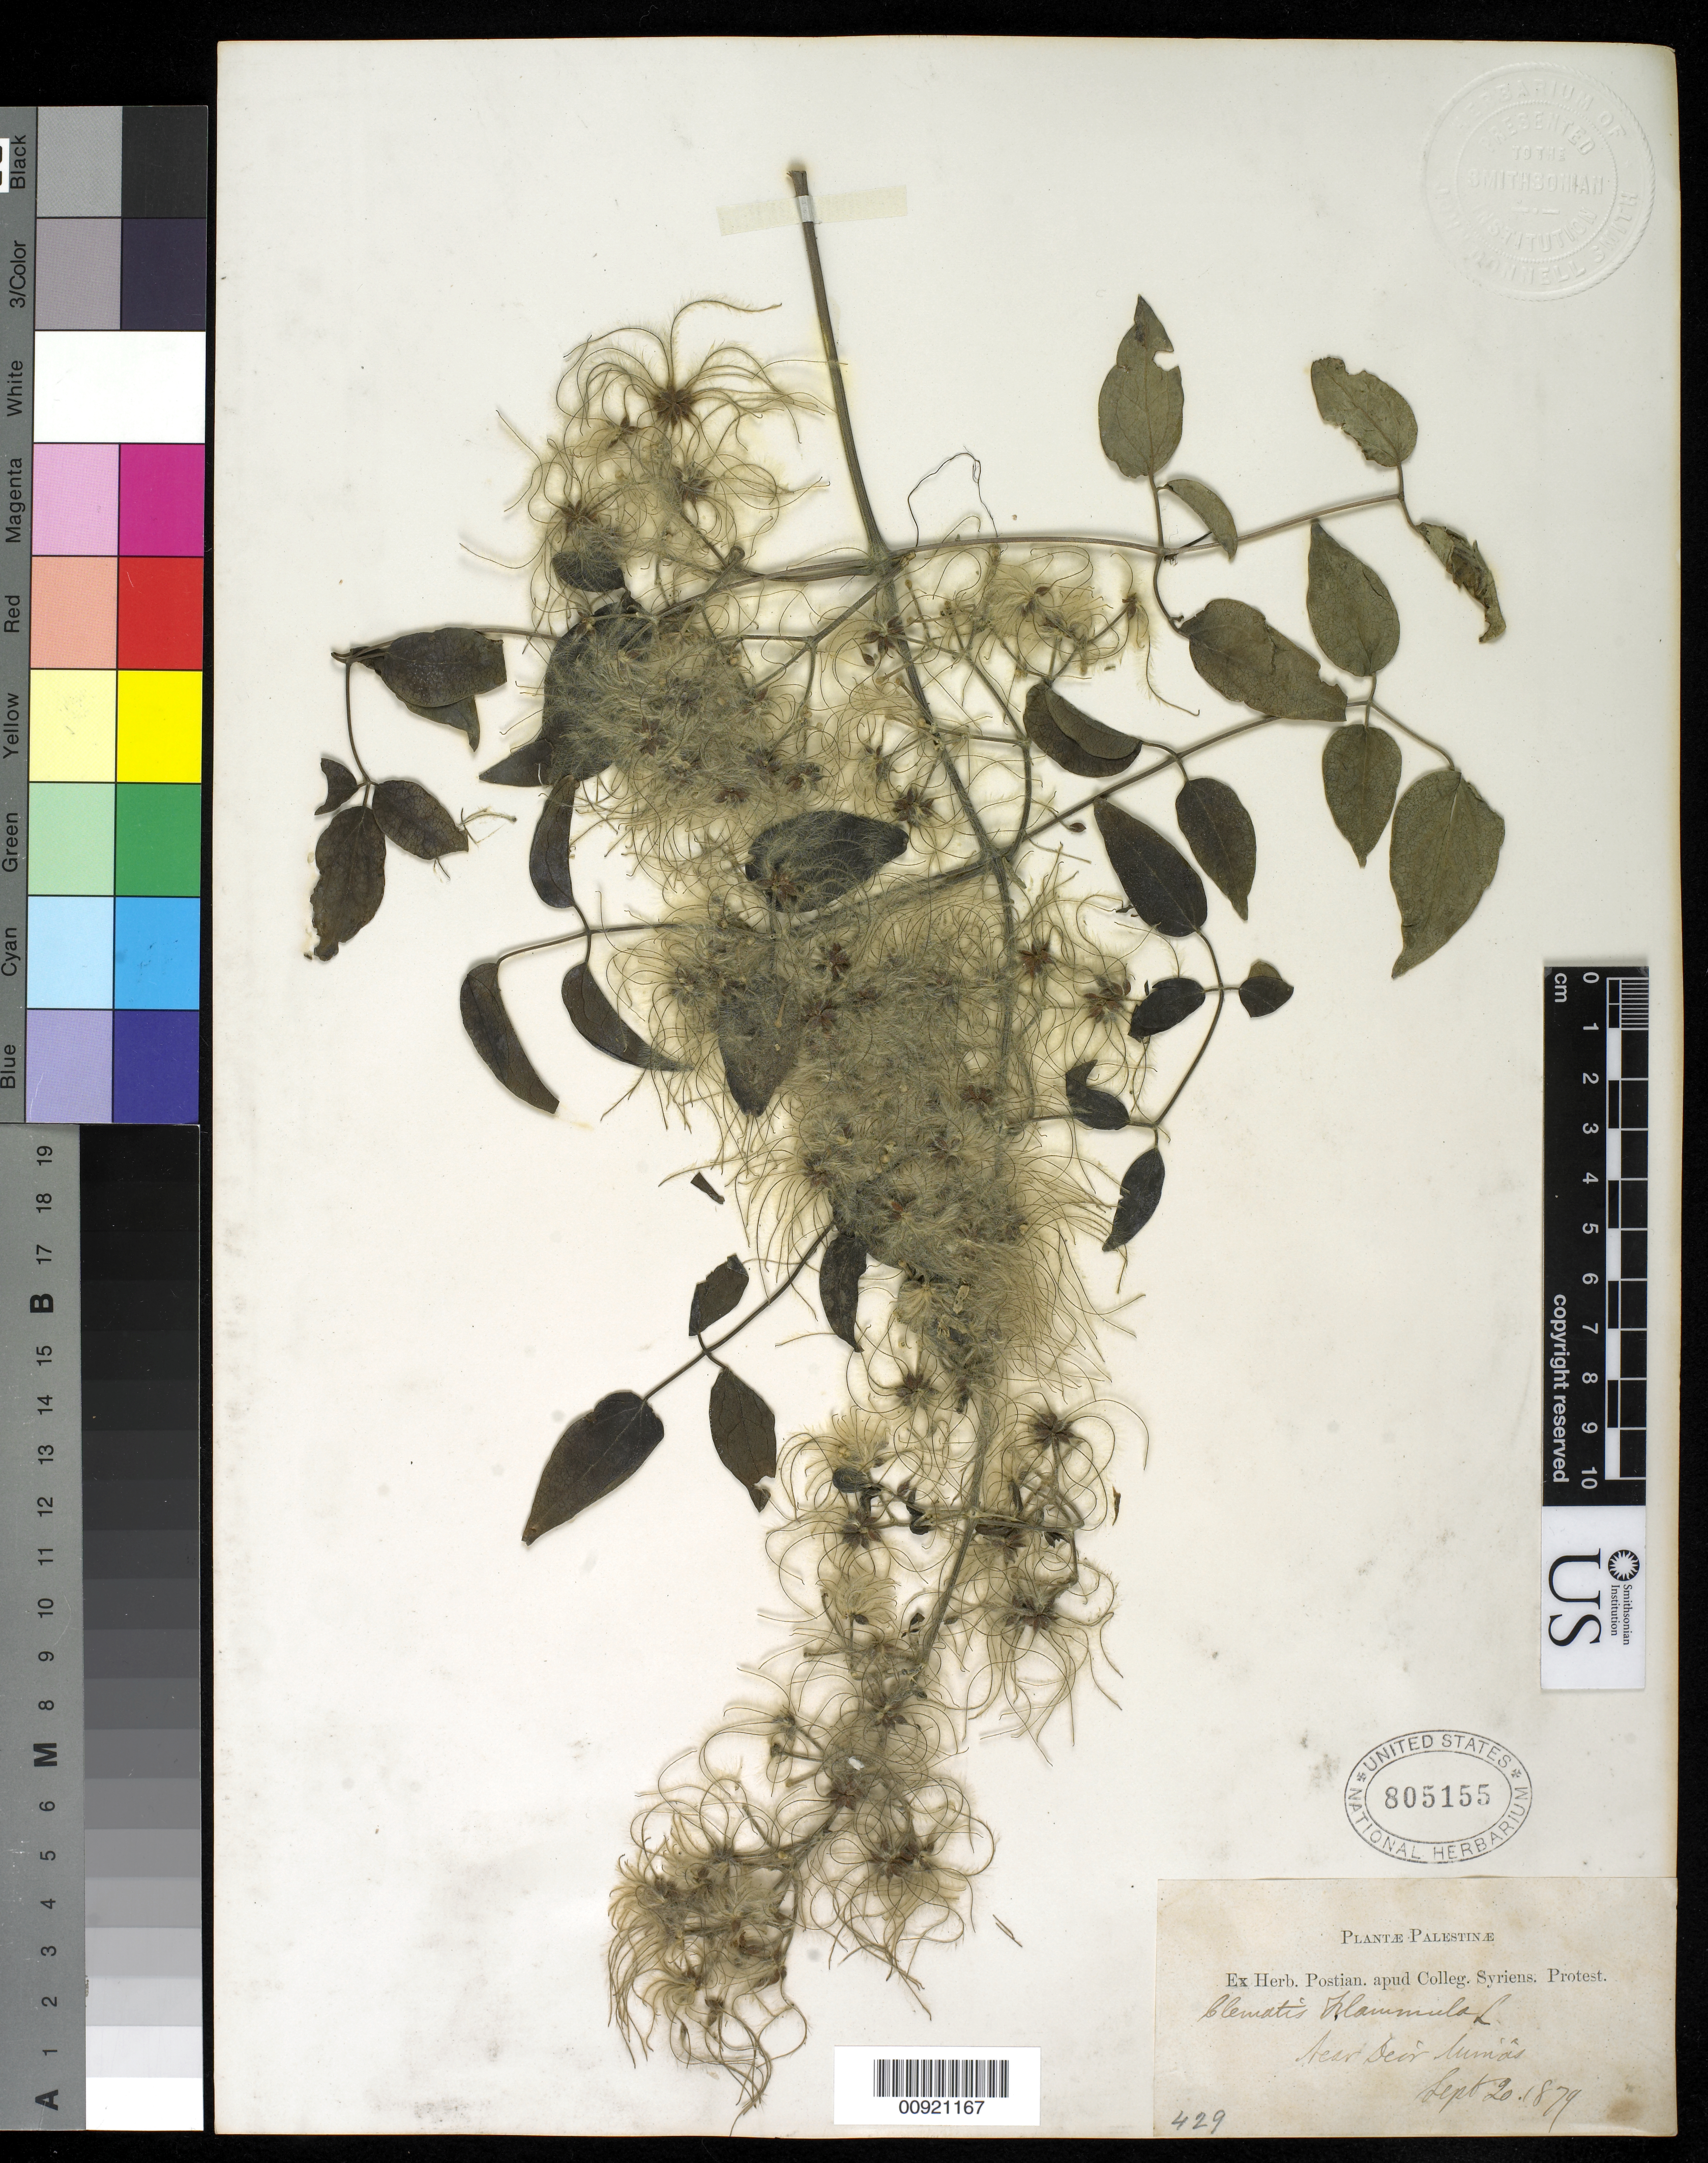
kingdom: Plantae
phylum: Tracheophyta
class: Magnoliopsida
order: Ranunculales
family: Ranunculaceae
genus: Clematis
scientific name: Clematis vitalba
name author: L.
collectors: -. Postian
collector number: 429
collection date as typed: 20 Sep 1879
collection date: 1879-09-20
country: Syria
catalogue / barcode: US 805155